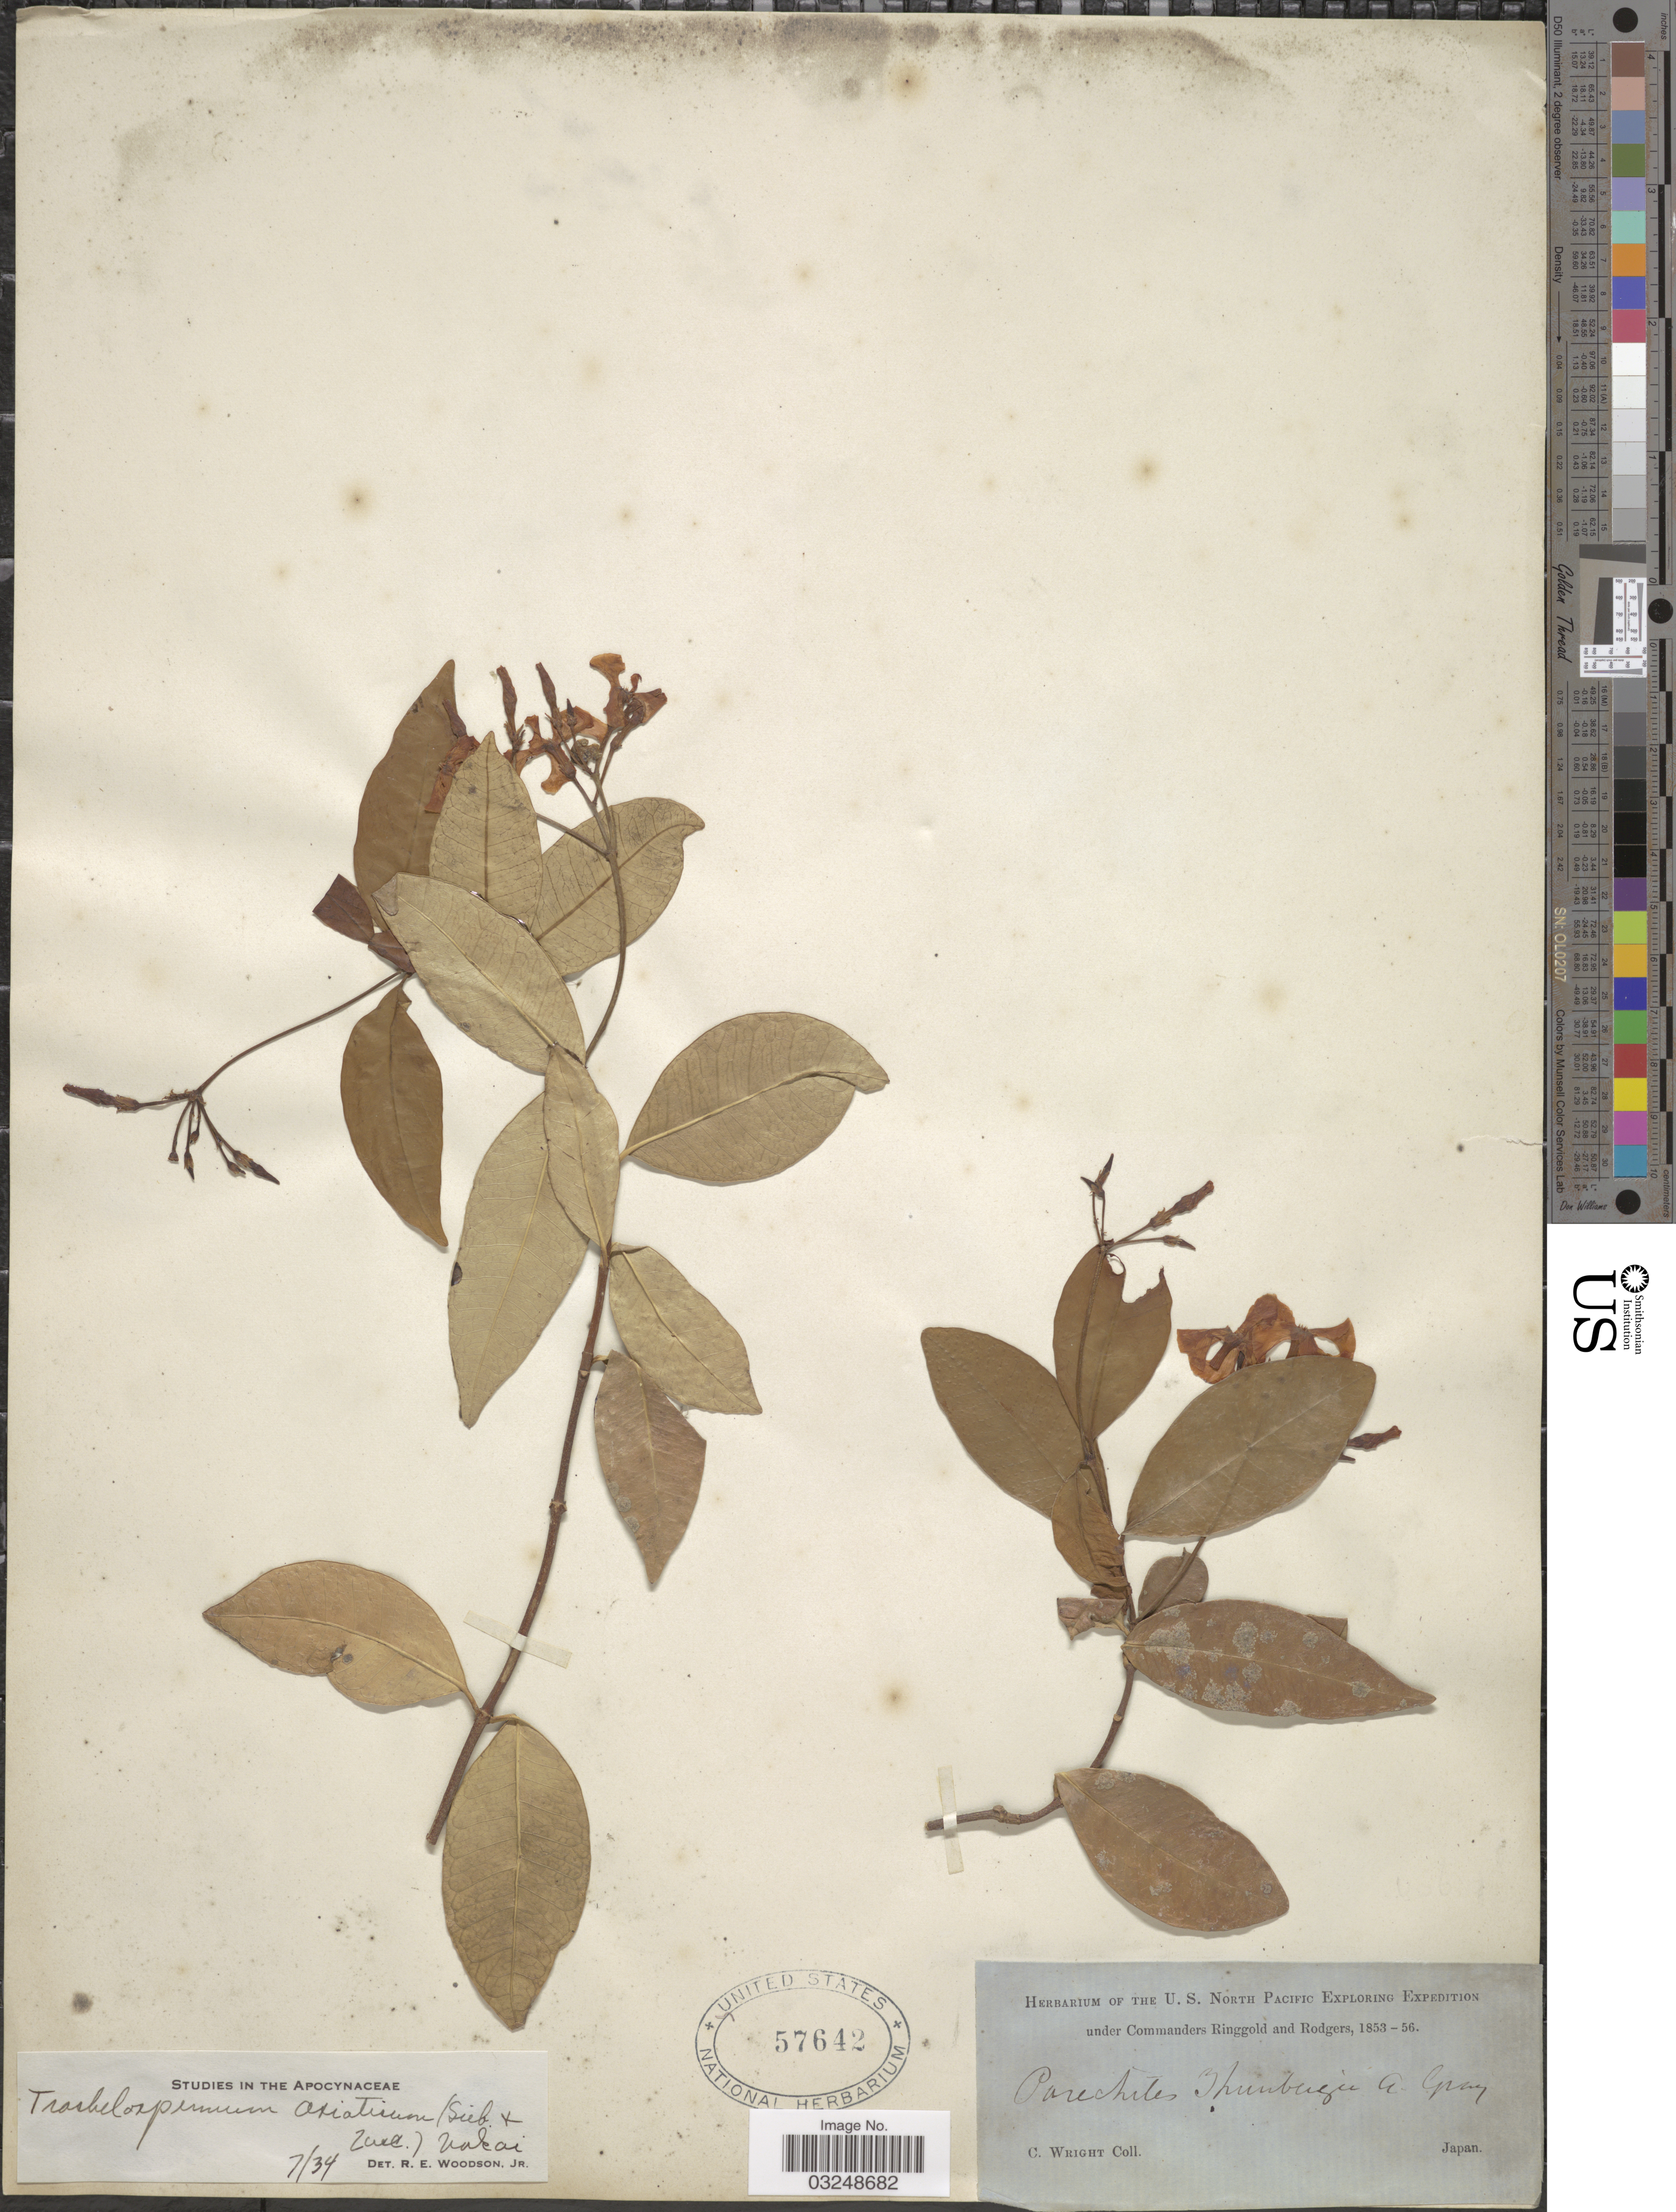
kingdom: Plantae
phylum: Tracheophyta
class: Magnoliopsida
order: Gentianales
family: Apocynaceae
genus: Trachelospermum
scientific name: Trachelospermum asiaticum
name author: (Siebold & Zucc.) Nakai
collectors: C. Wright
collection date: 1853/1856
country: Japan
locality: U.S. North Pacific.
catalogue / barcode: US 57642